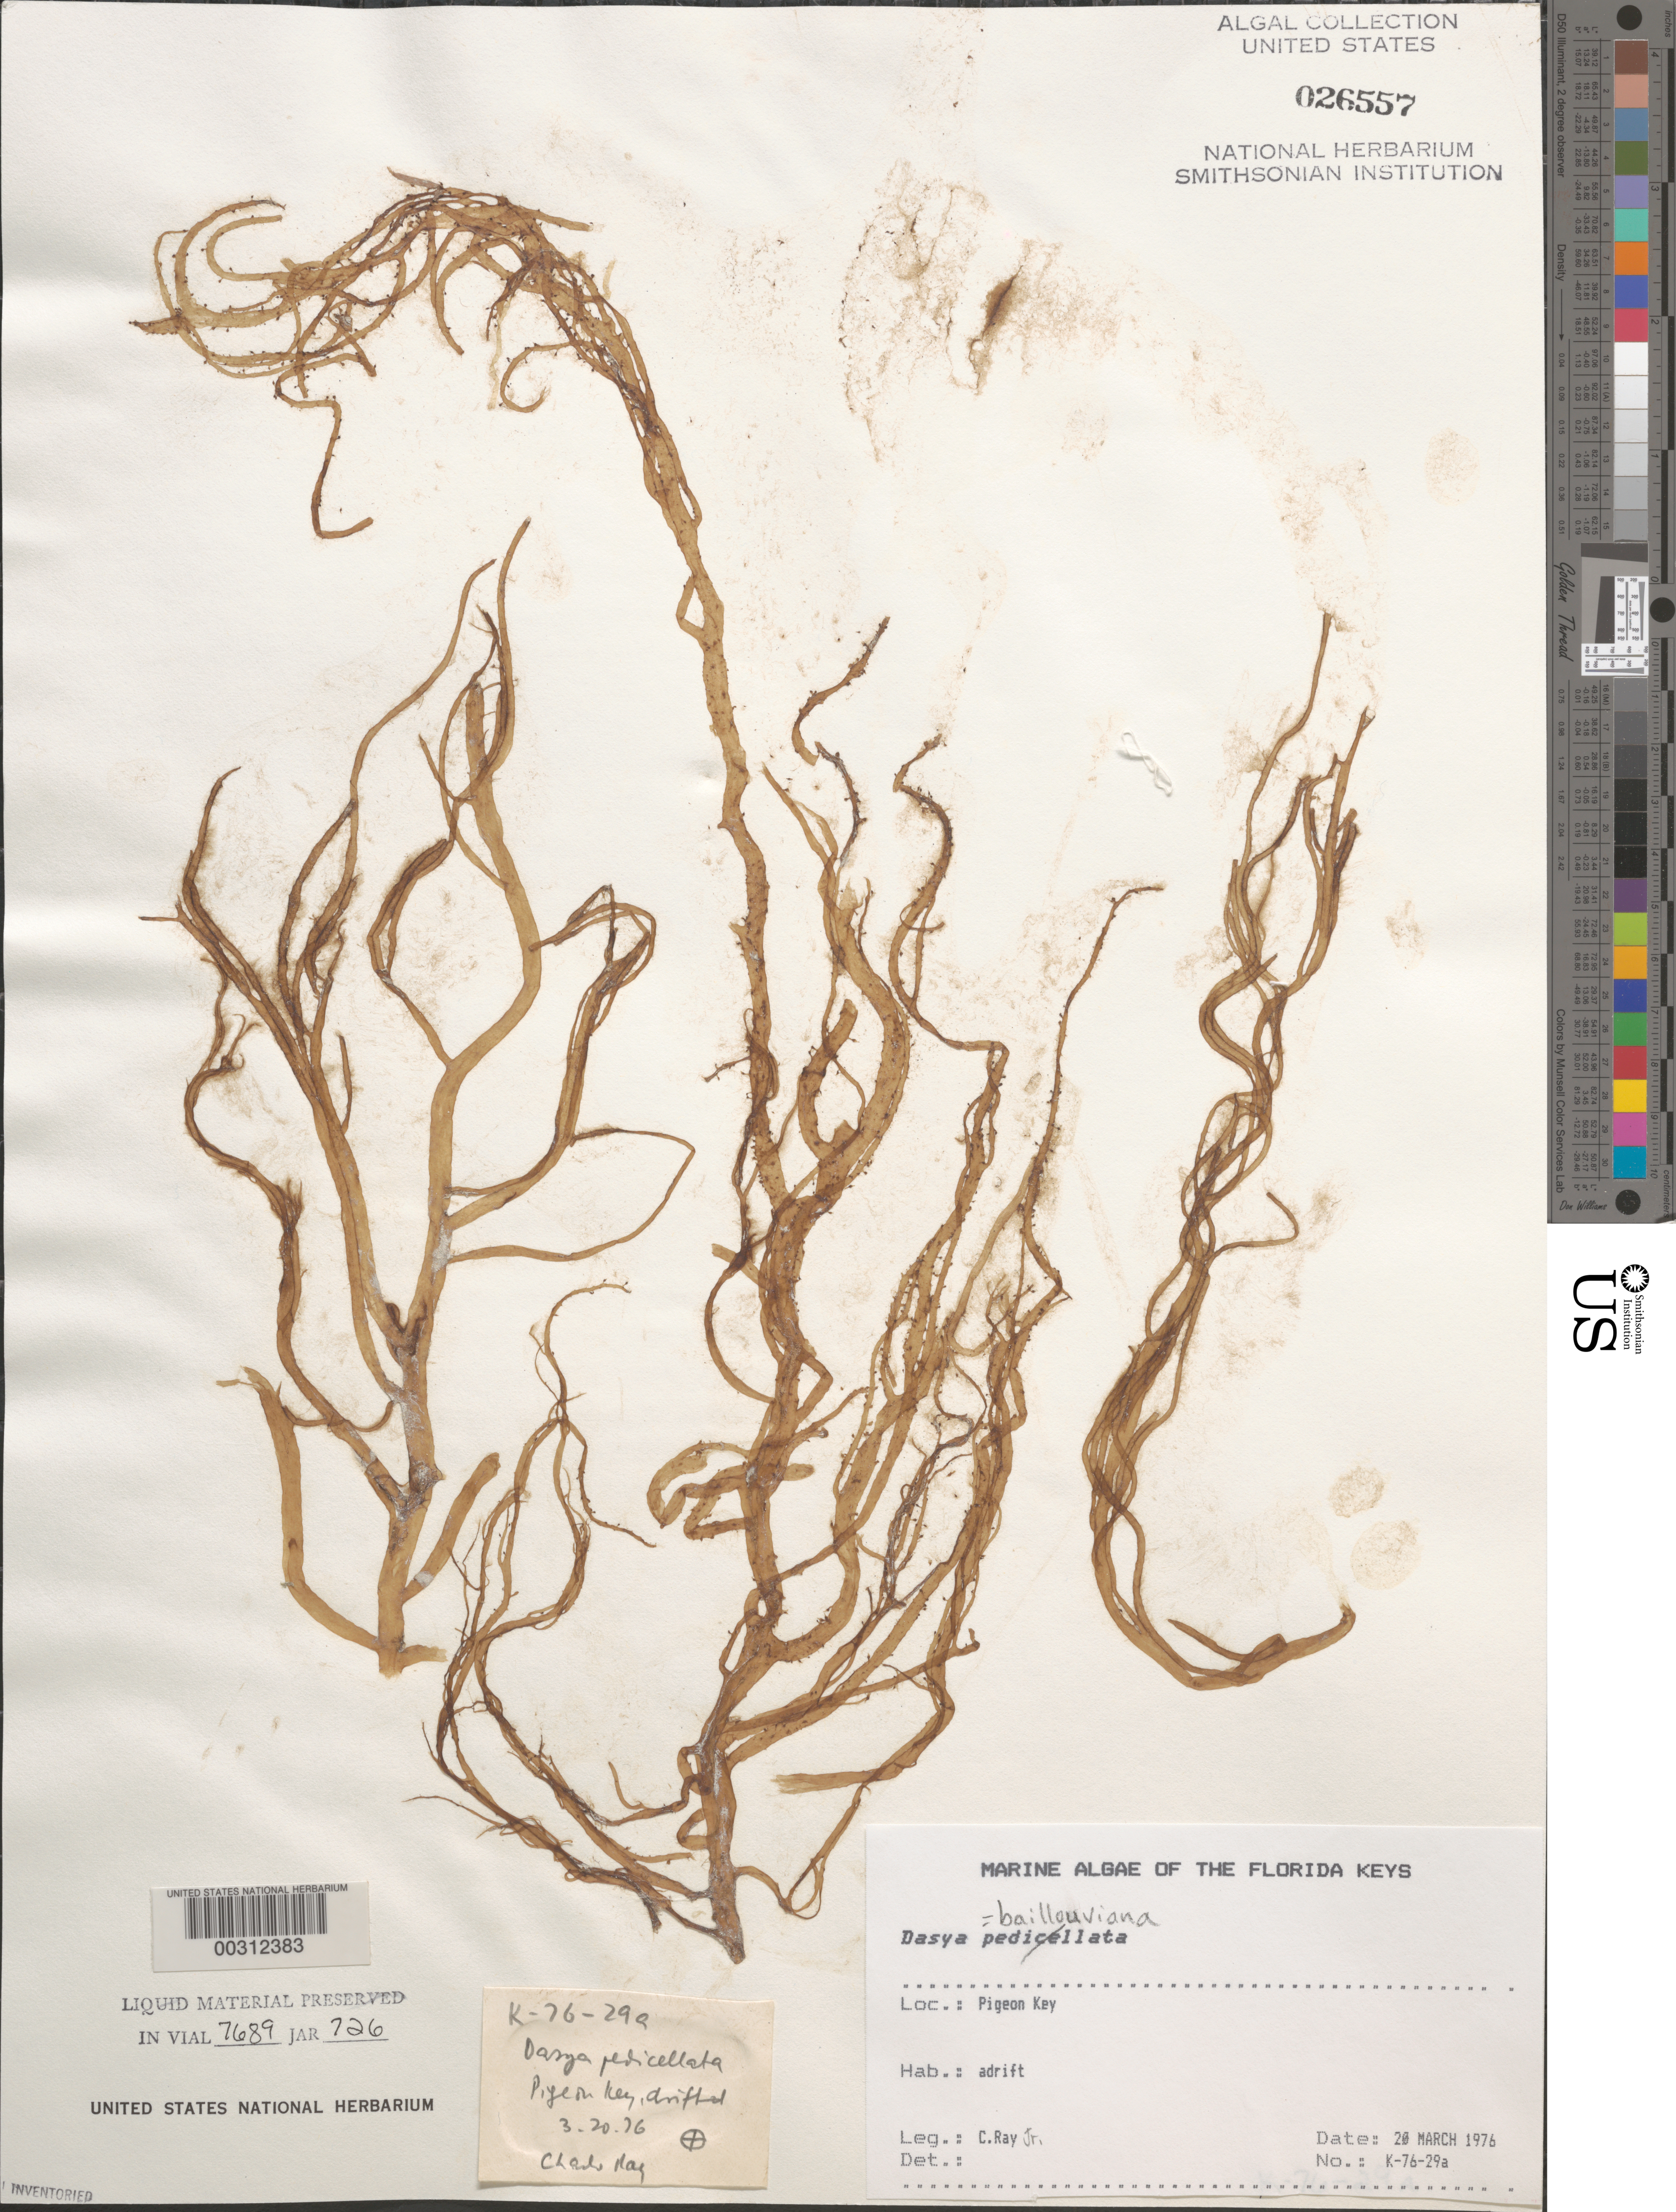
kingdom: Plantae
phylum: Rhodophyta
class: Florideophyceae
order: Ceramiales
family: Dasyaceae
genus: Dasya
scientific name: Dasya pedicellata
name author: (C. Agardh) C. Agardh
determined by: Algae name updating Project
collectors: C. Ray Jr.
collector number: K-76-29a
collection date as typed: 20 Mar 1976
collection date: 1976-03-20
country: United States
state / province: Florida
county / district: Monroe County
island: Pigeon Key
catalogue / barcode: US 26557